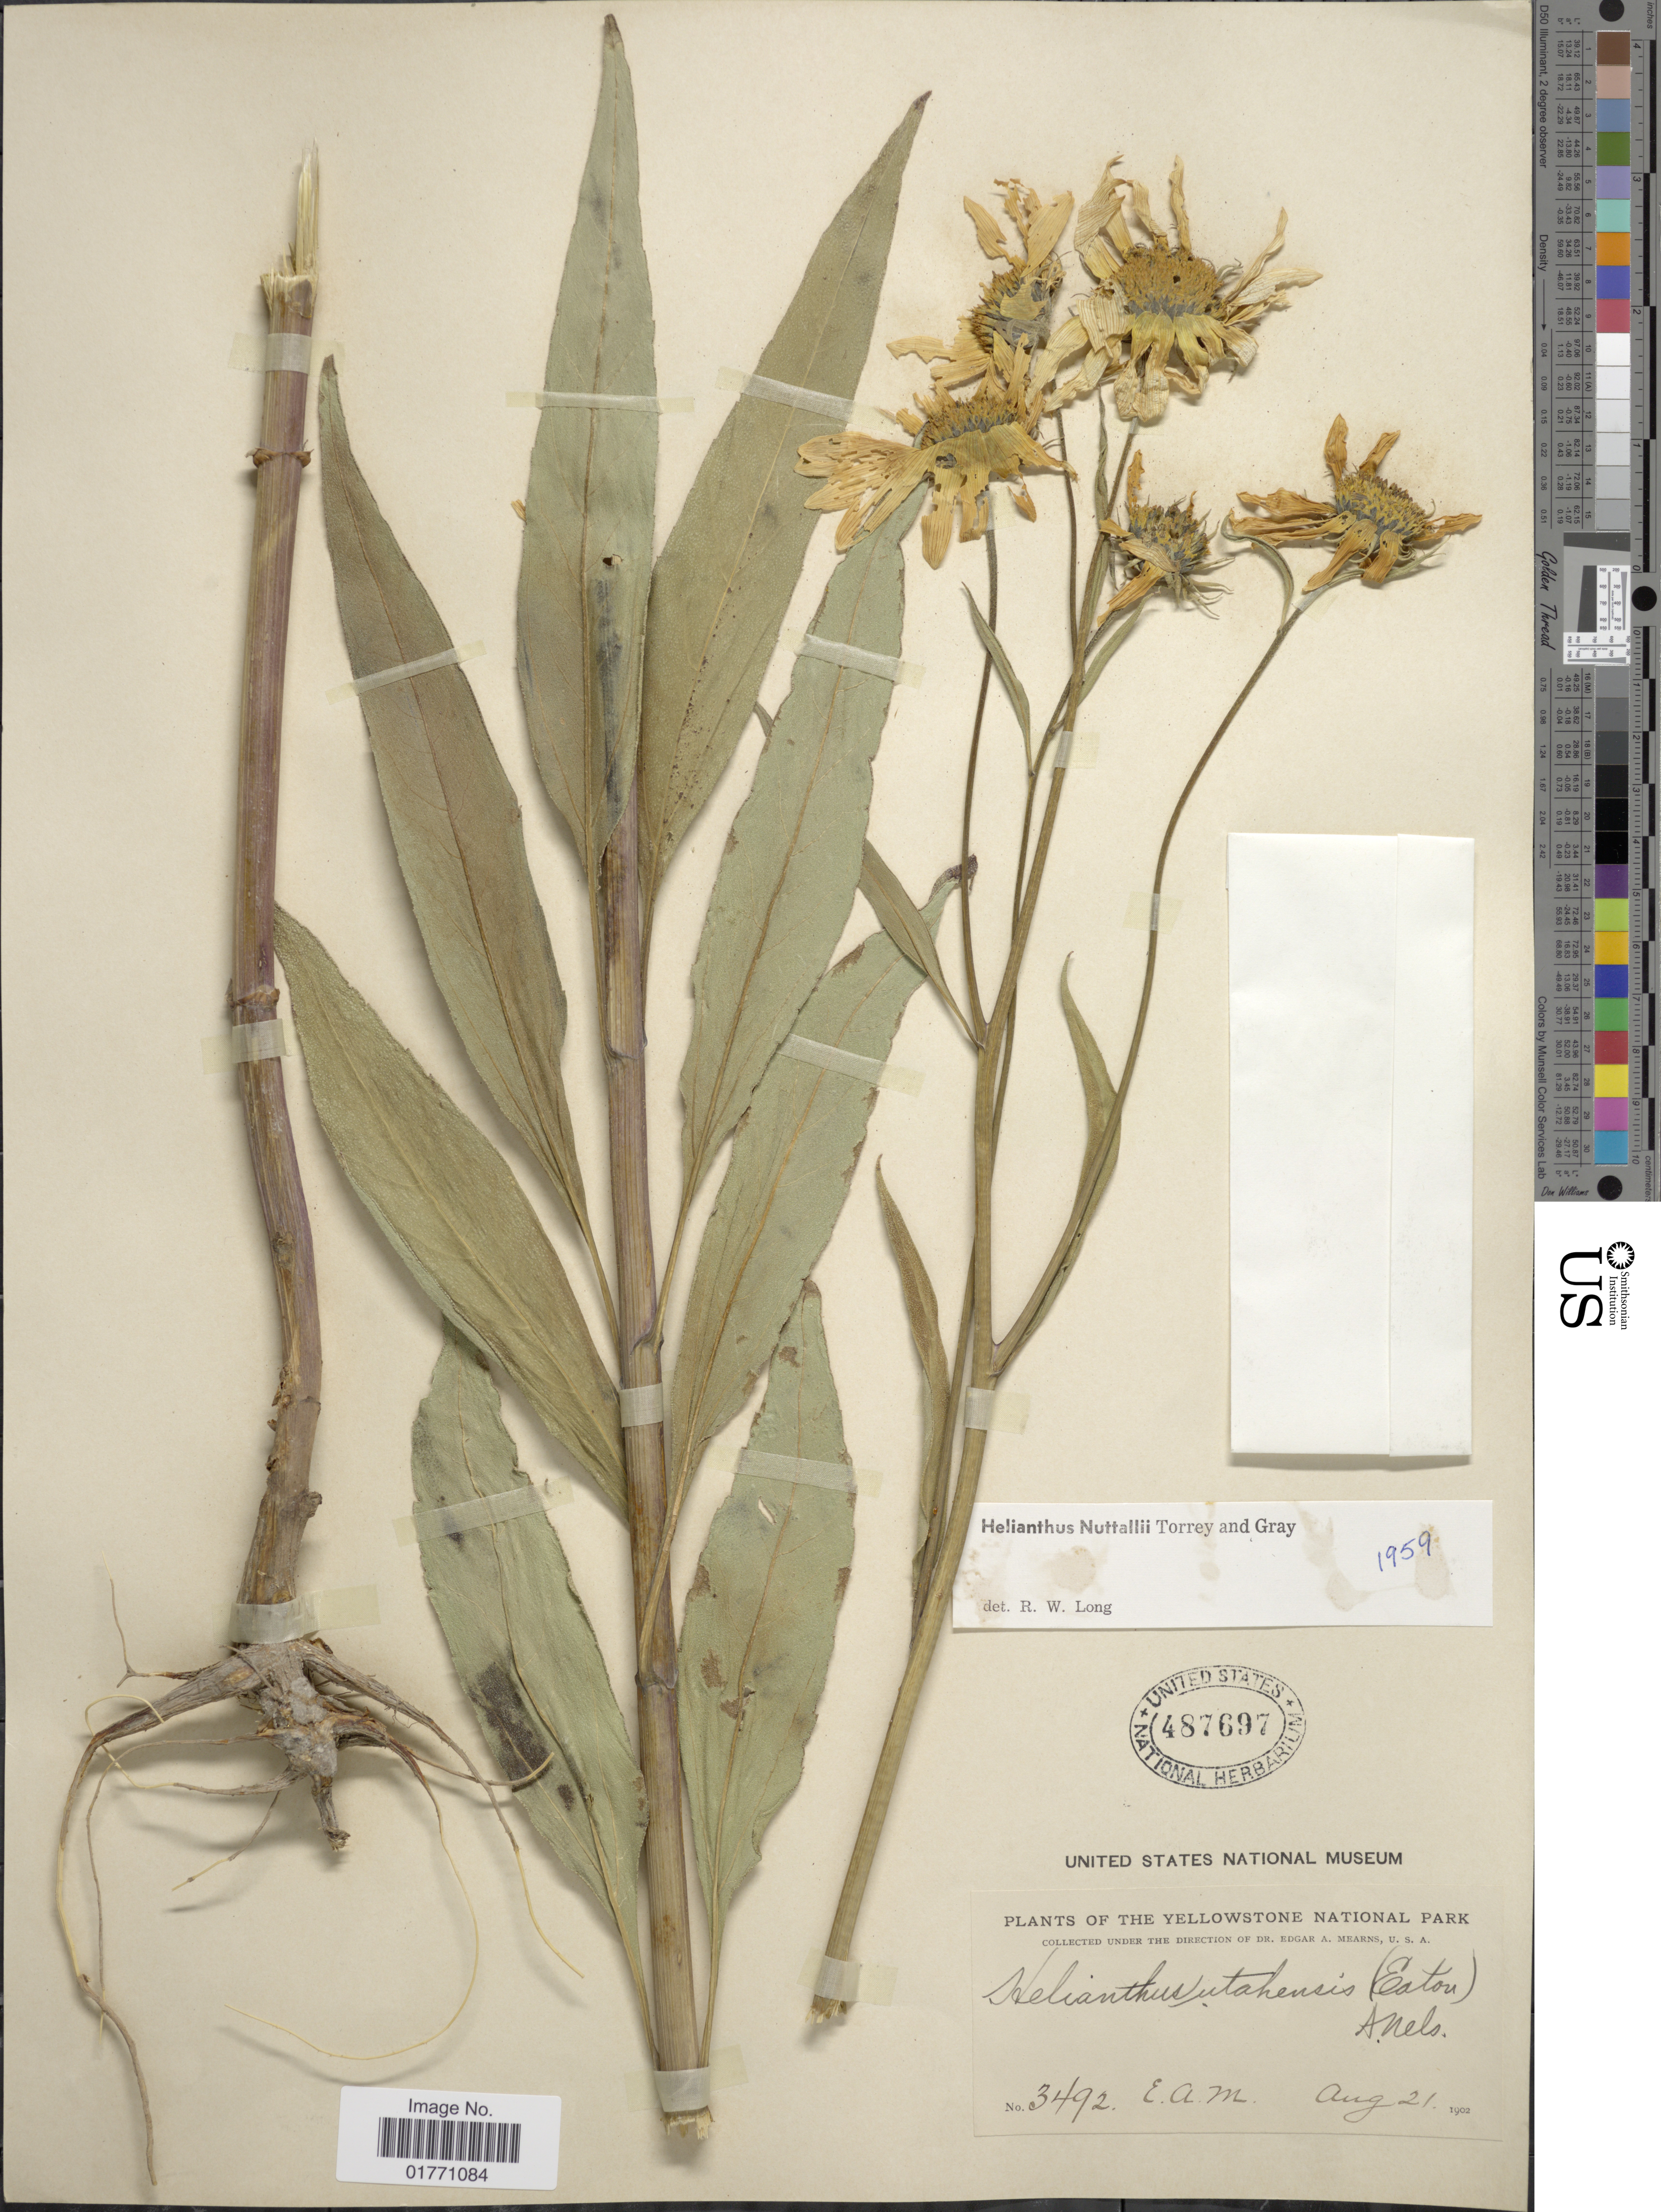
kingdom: Plantae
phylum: Tracheophyta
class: Magnoliopsida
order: Asterales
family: Asteraceae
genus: Helianthus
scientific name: Helianthus nuttallii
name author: Torr. & A. Gray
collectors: E. A. Mearns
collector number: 3492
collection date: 1902-08-21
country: United States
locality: Yellowstone National Park.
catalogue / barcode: US 487697